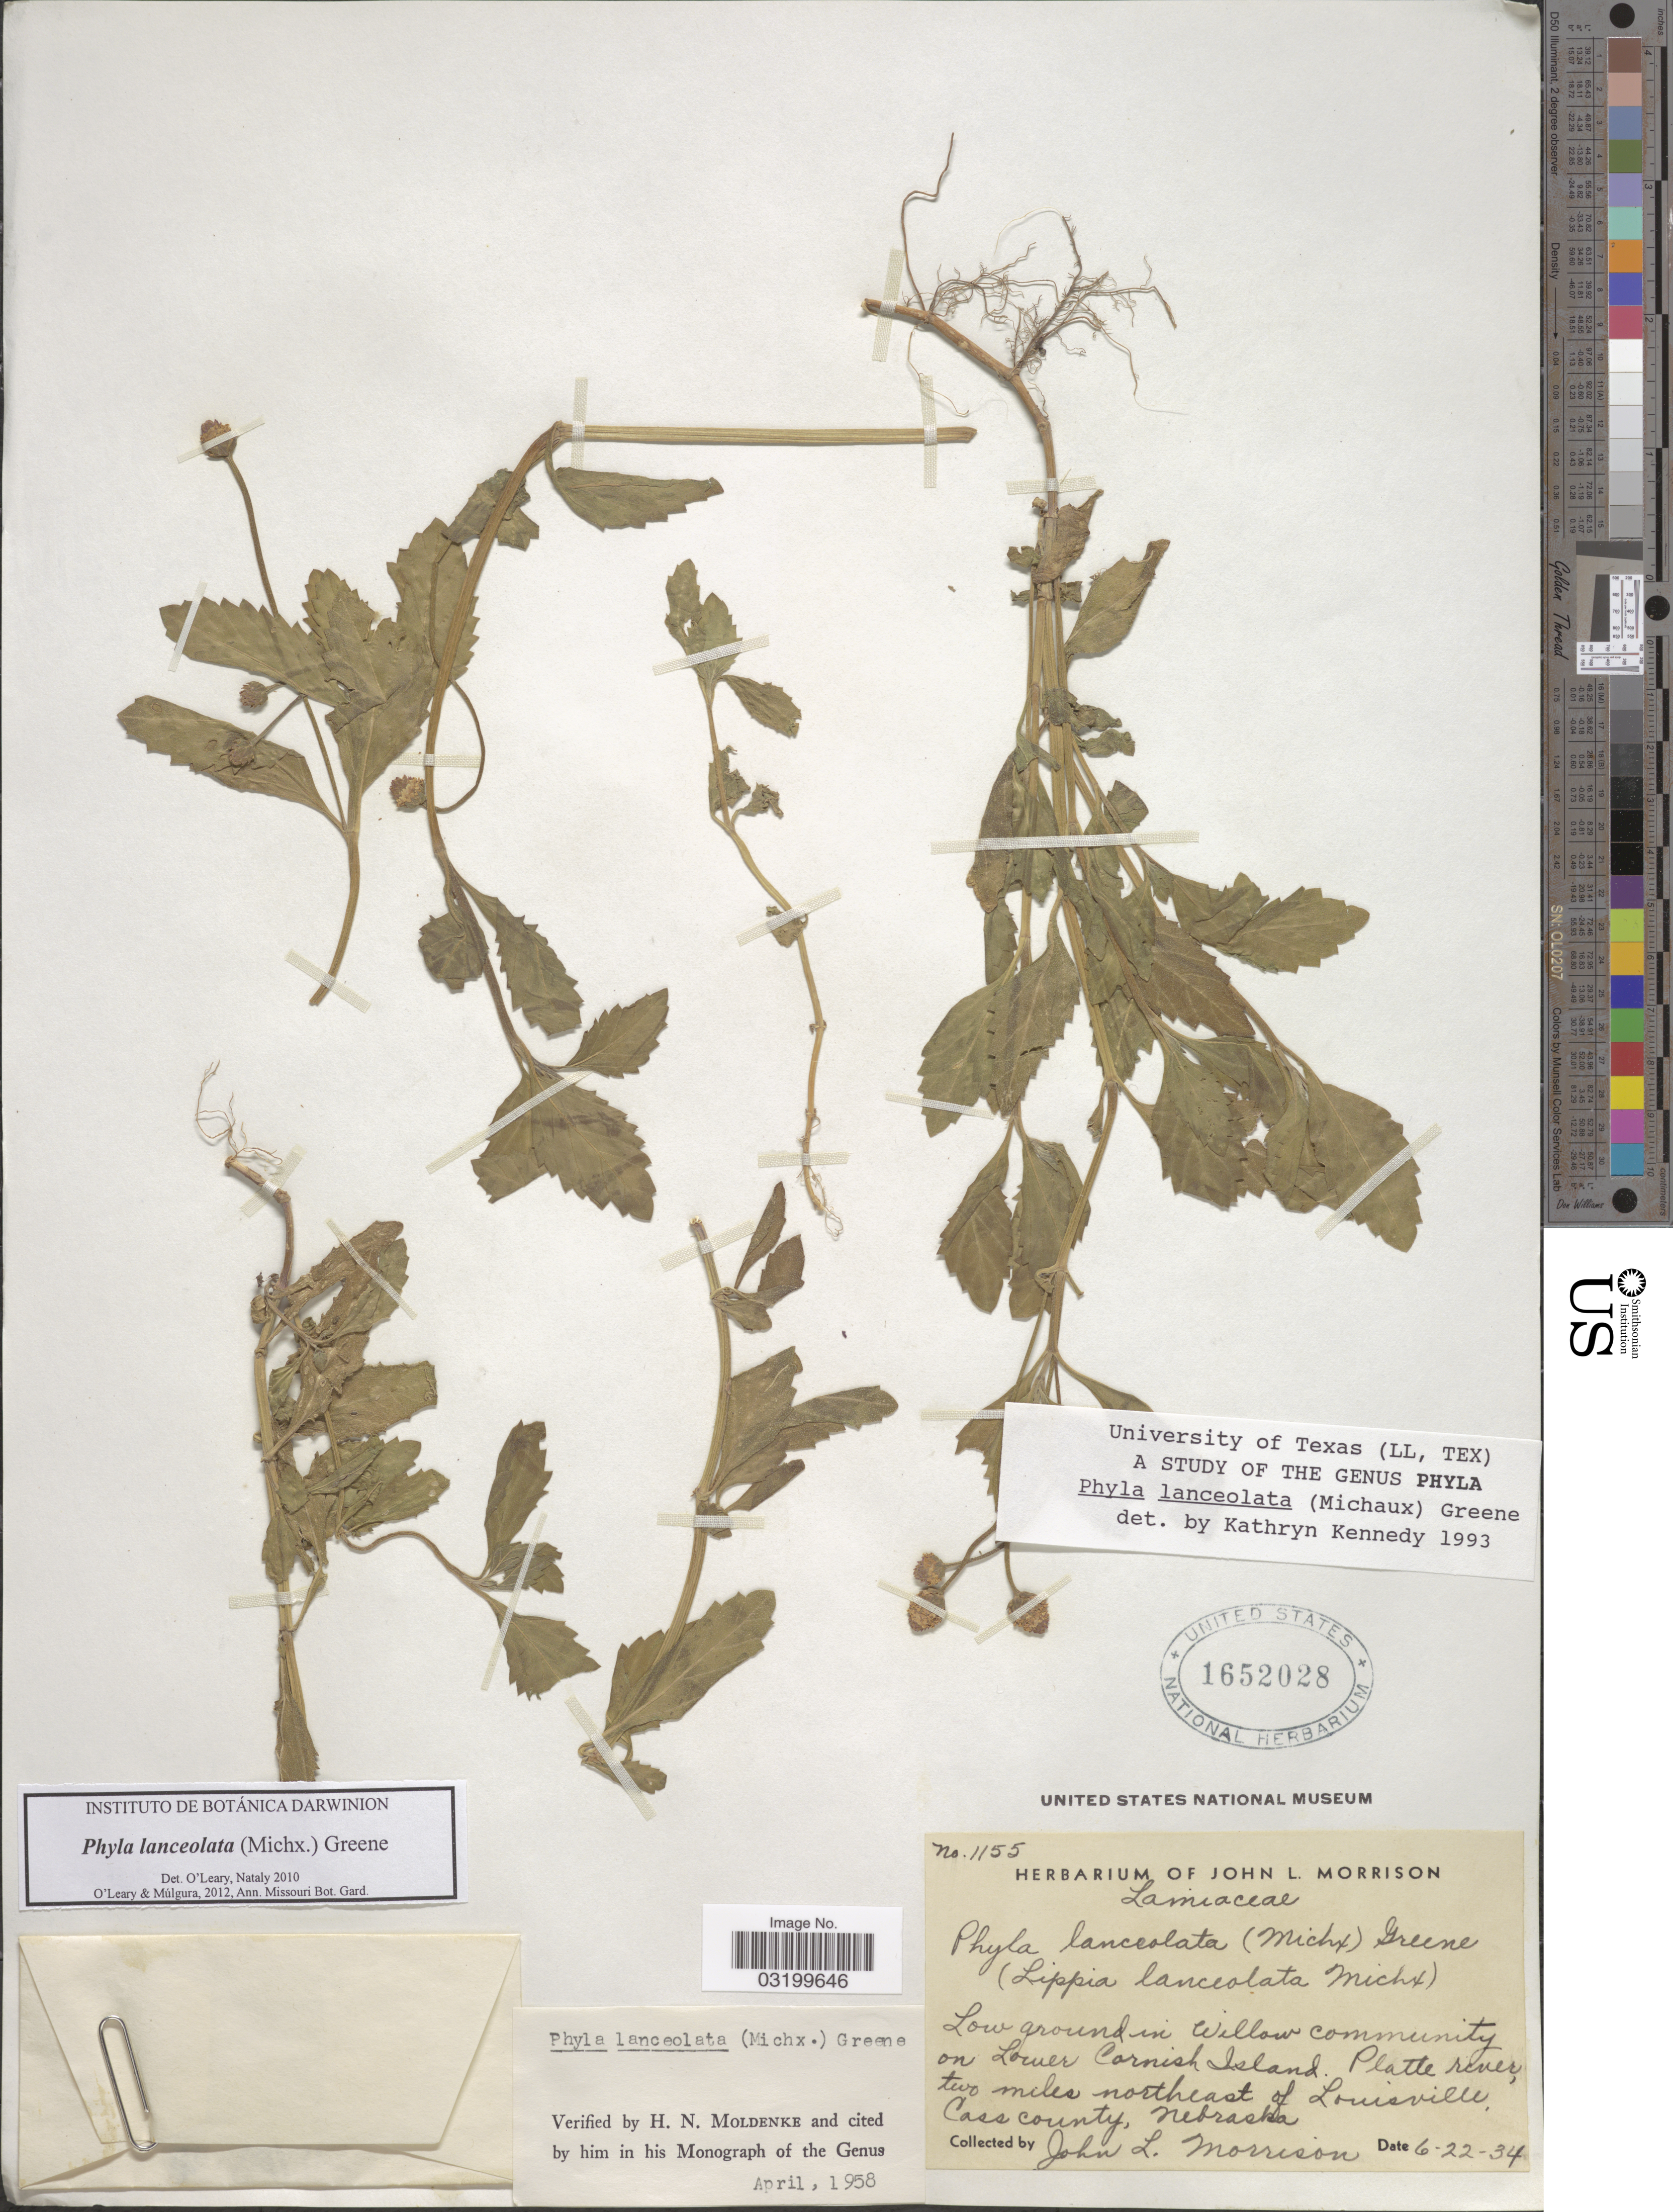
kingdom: Plantae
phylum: Tracheophyta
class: Magnoliopsida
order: Lamiales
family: Verbenaceae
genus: Phyla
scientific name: Phyla lanceolata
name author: (Michx.) Greene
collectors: J. Morrison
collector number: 1155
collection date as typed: Transcribed d/m/y: 22/6/34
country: United States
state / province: Nebraska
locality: Low ground in Willow community on Lower Carnish Island. Platte river, two miles northeast of Louisville, Cass county.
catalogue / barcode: US 1652028